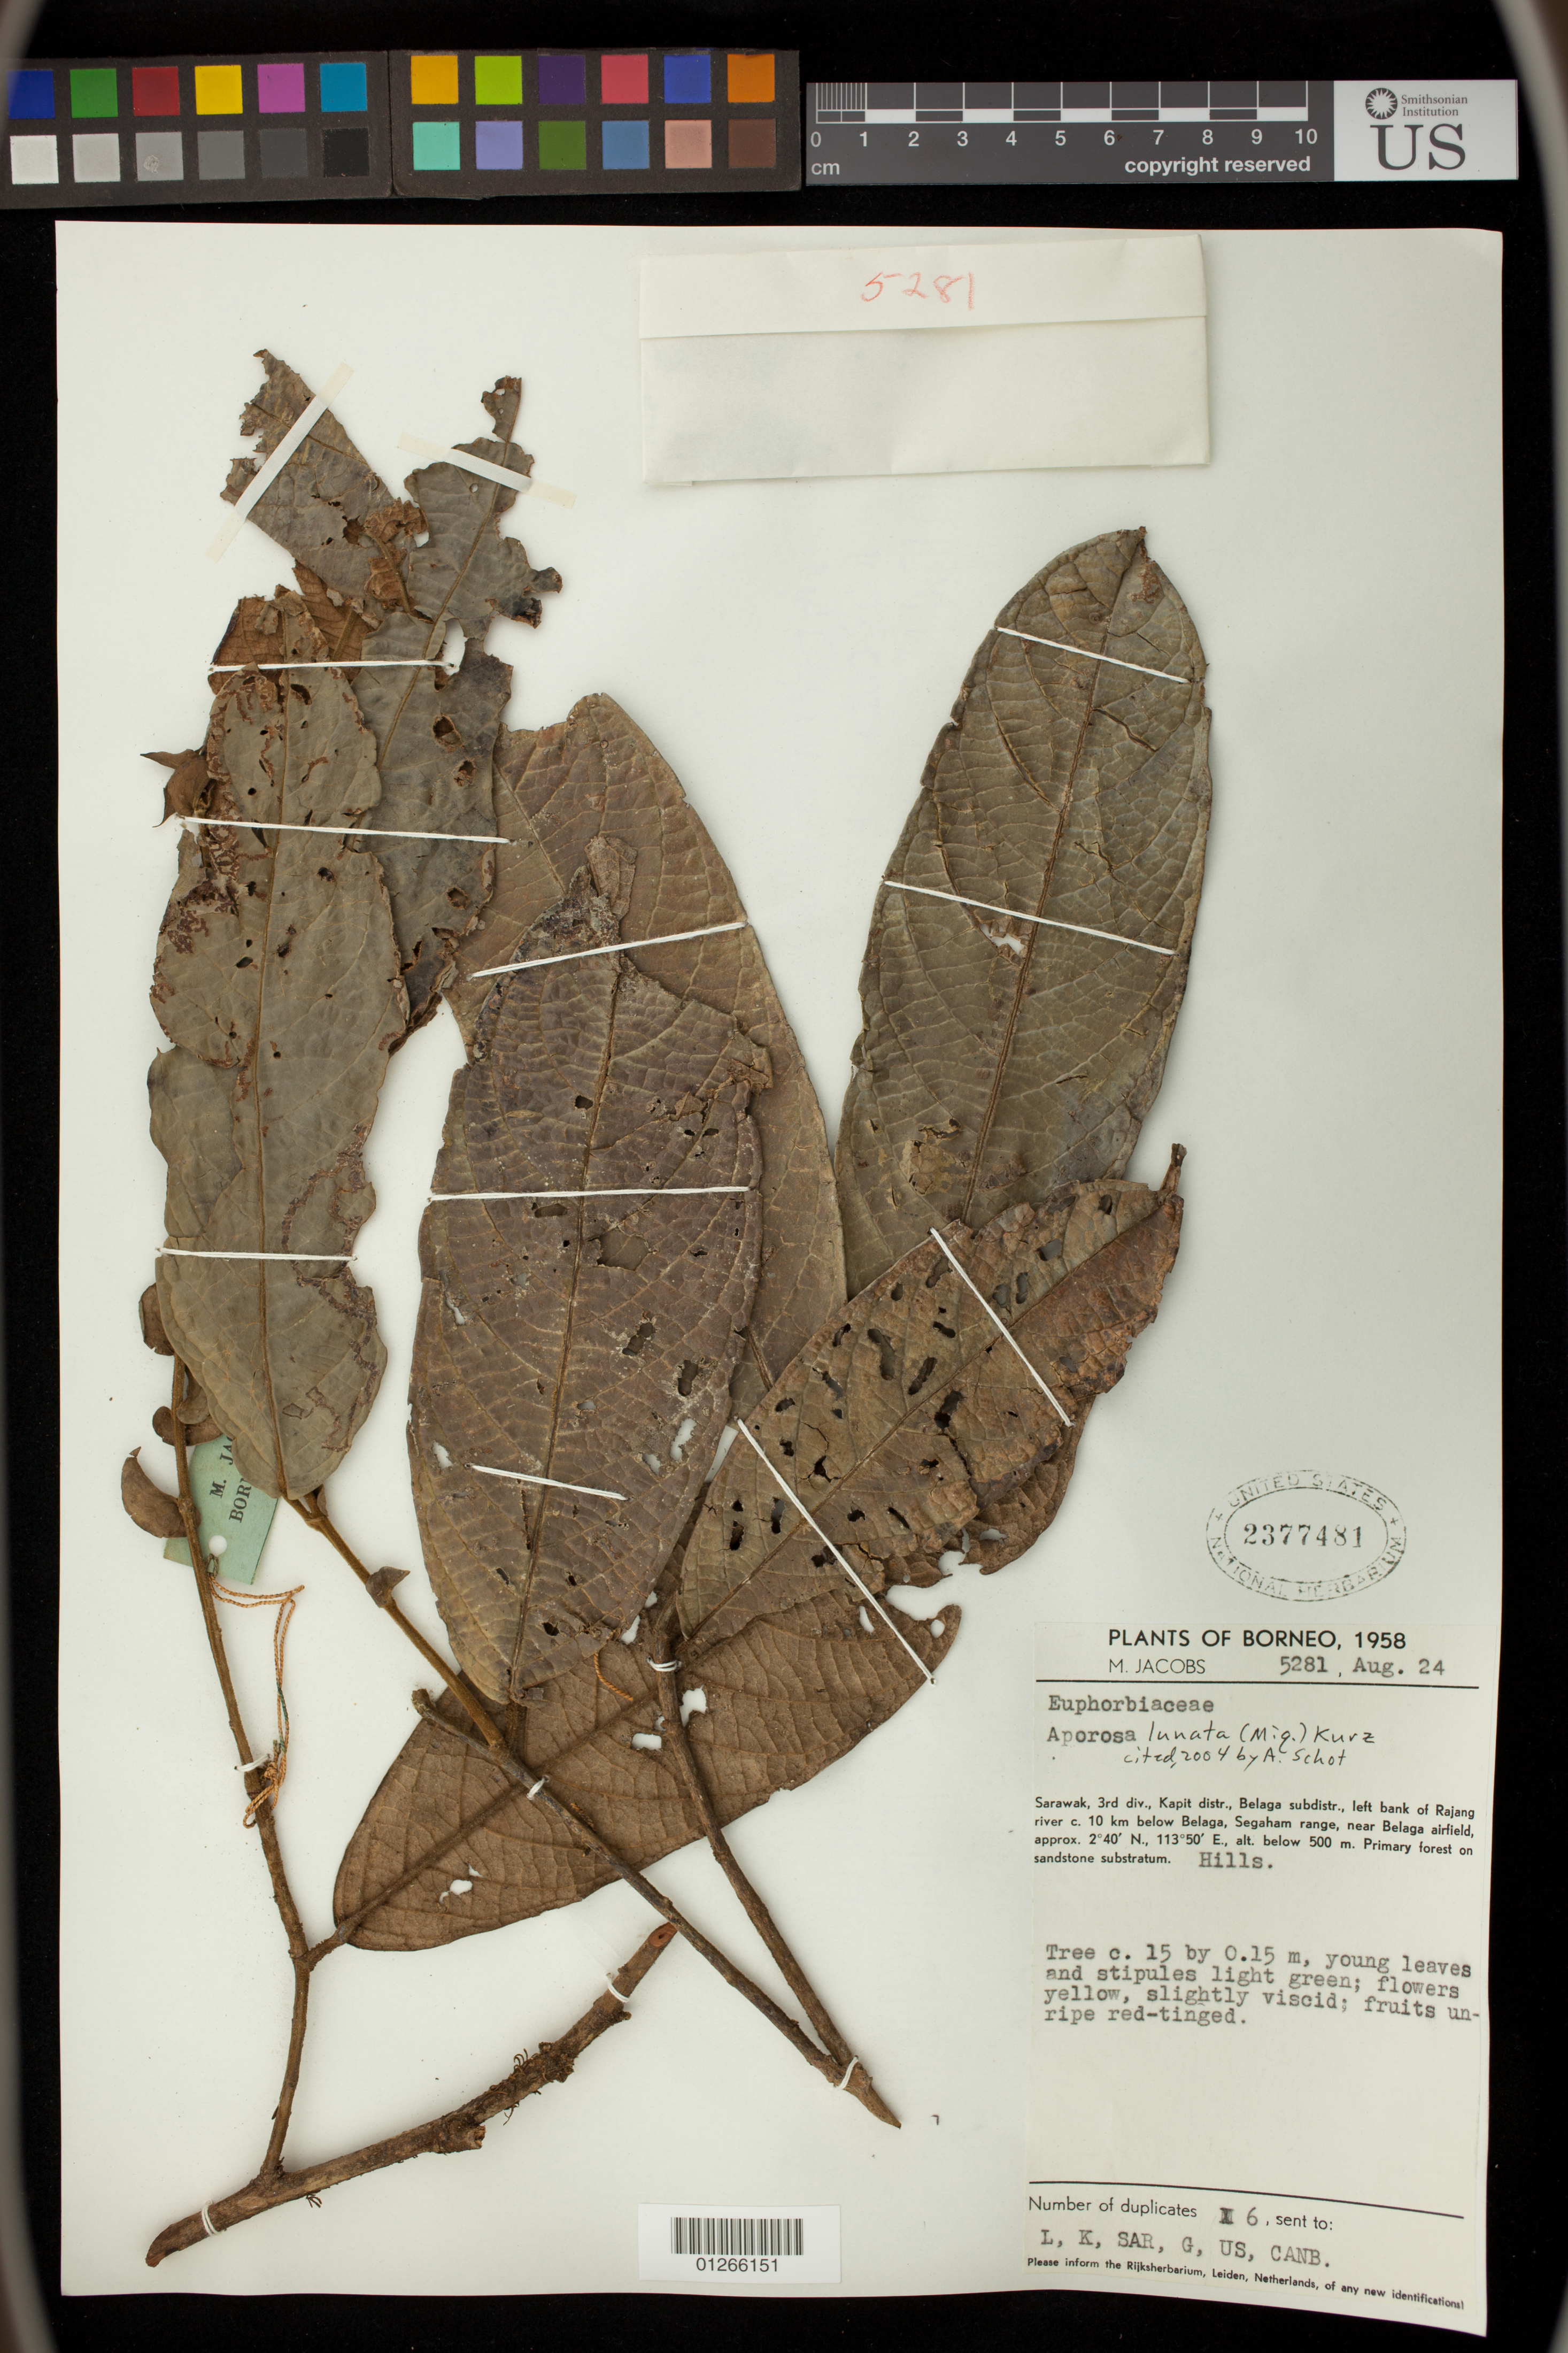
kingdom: Plantae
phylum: Tracheophyta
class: Magnoliopsida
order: Malpighiales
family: Phyllanthaceae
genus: Aporosa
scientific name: Aporosa lunata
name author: (Miq.) Kurz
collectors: M. Jacobs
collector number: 5281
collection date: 1958-08-24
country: Indonesia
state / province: Sarawak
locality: Sarawak, 3rd div., Kapit distr., Belaga subdistr., left bank of Rajang river c. 10 km below Belaga, Segaham range, near Belaga airfield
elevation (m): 0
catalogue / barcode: US 2377481